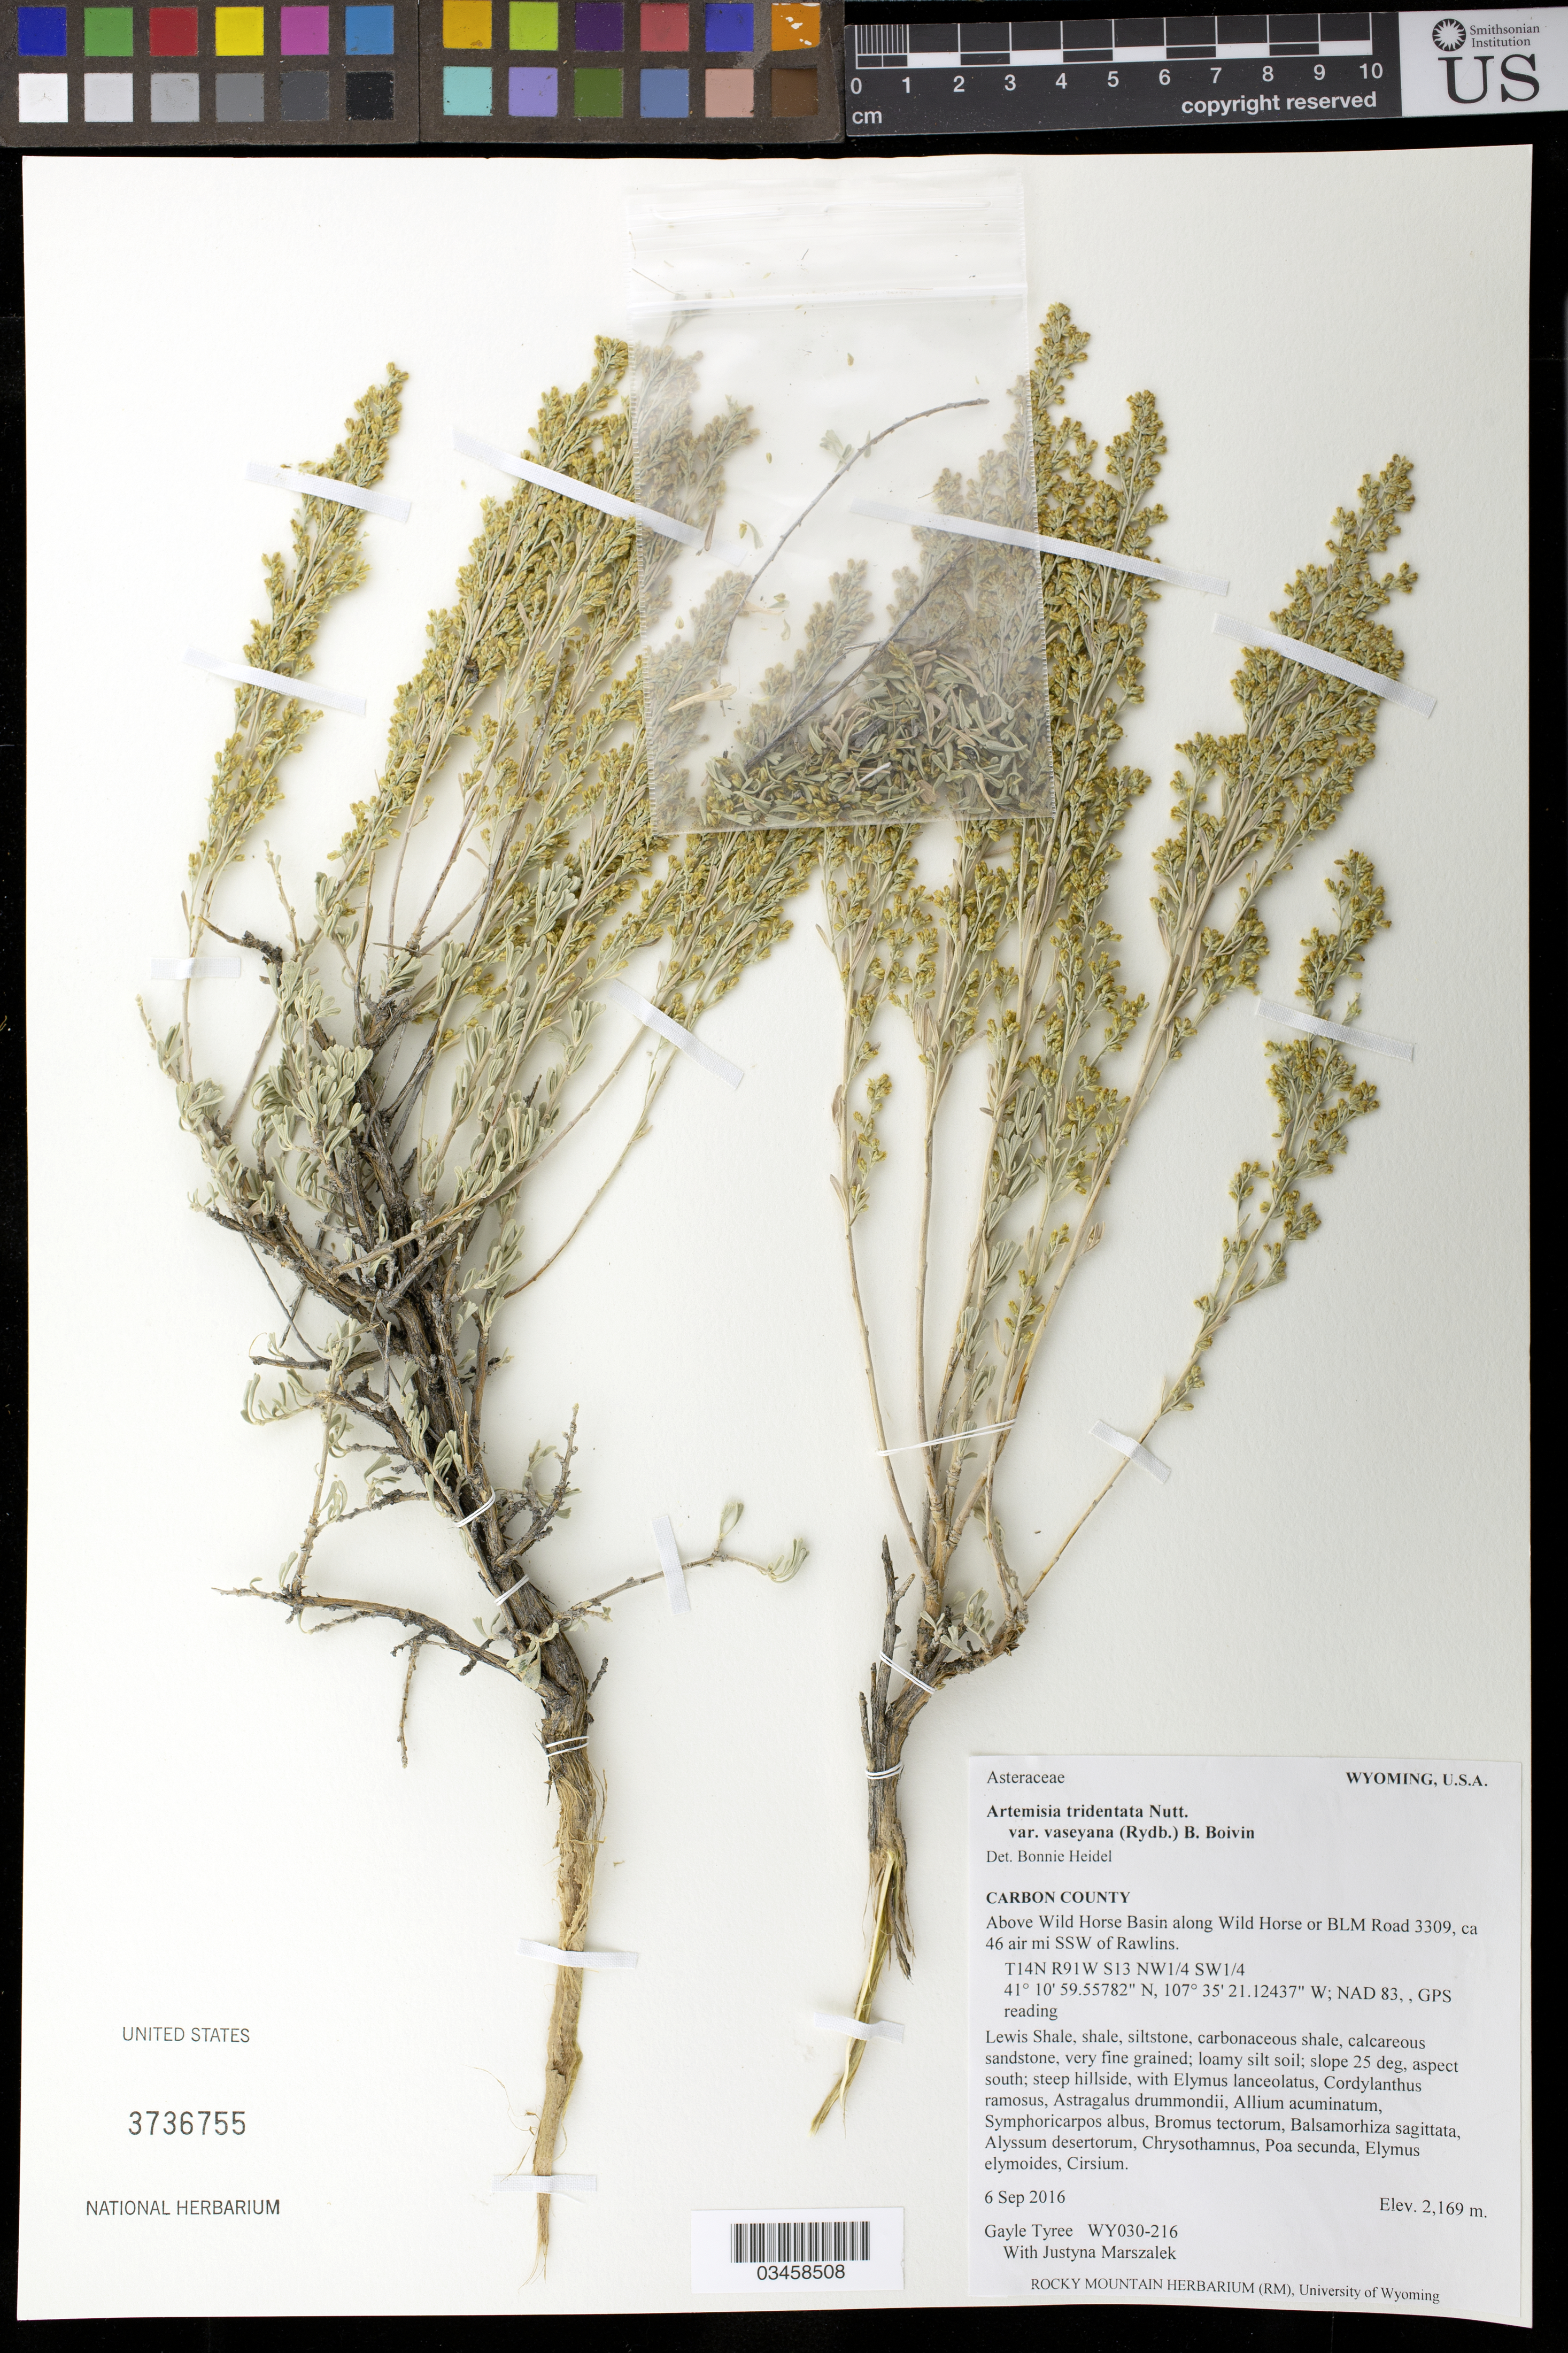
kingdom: Plantae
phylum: Tracheophyta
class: Magnoliopsida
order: Asterales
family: Asteraceae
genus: Artemisia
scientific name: Artemisia tridentata var. vaseyana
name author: (Rydb.) B. Boivin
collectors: G. Tyree & J. Marszalek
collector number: WY030-216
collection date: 2016-09-06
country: United States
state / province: Wyoming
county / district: Carbon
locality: Above Wild Horse Basin along Wild Horse or BLM Road 3309, 46 air mi. SSW of Rawlins. T14N R91W S13 NW1/4 SW1/4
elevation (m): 2169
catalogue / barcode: US 3736755